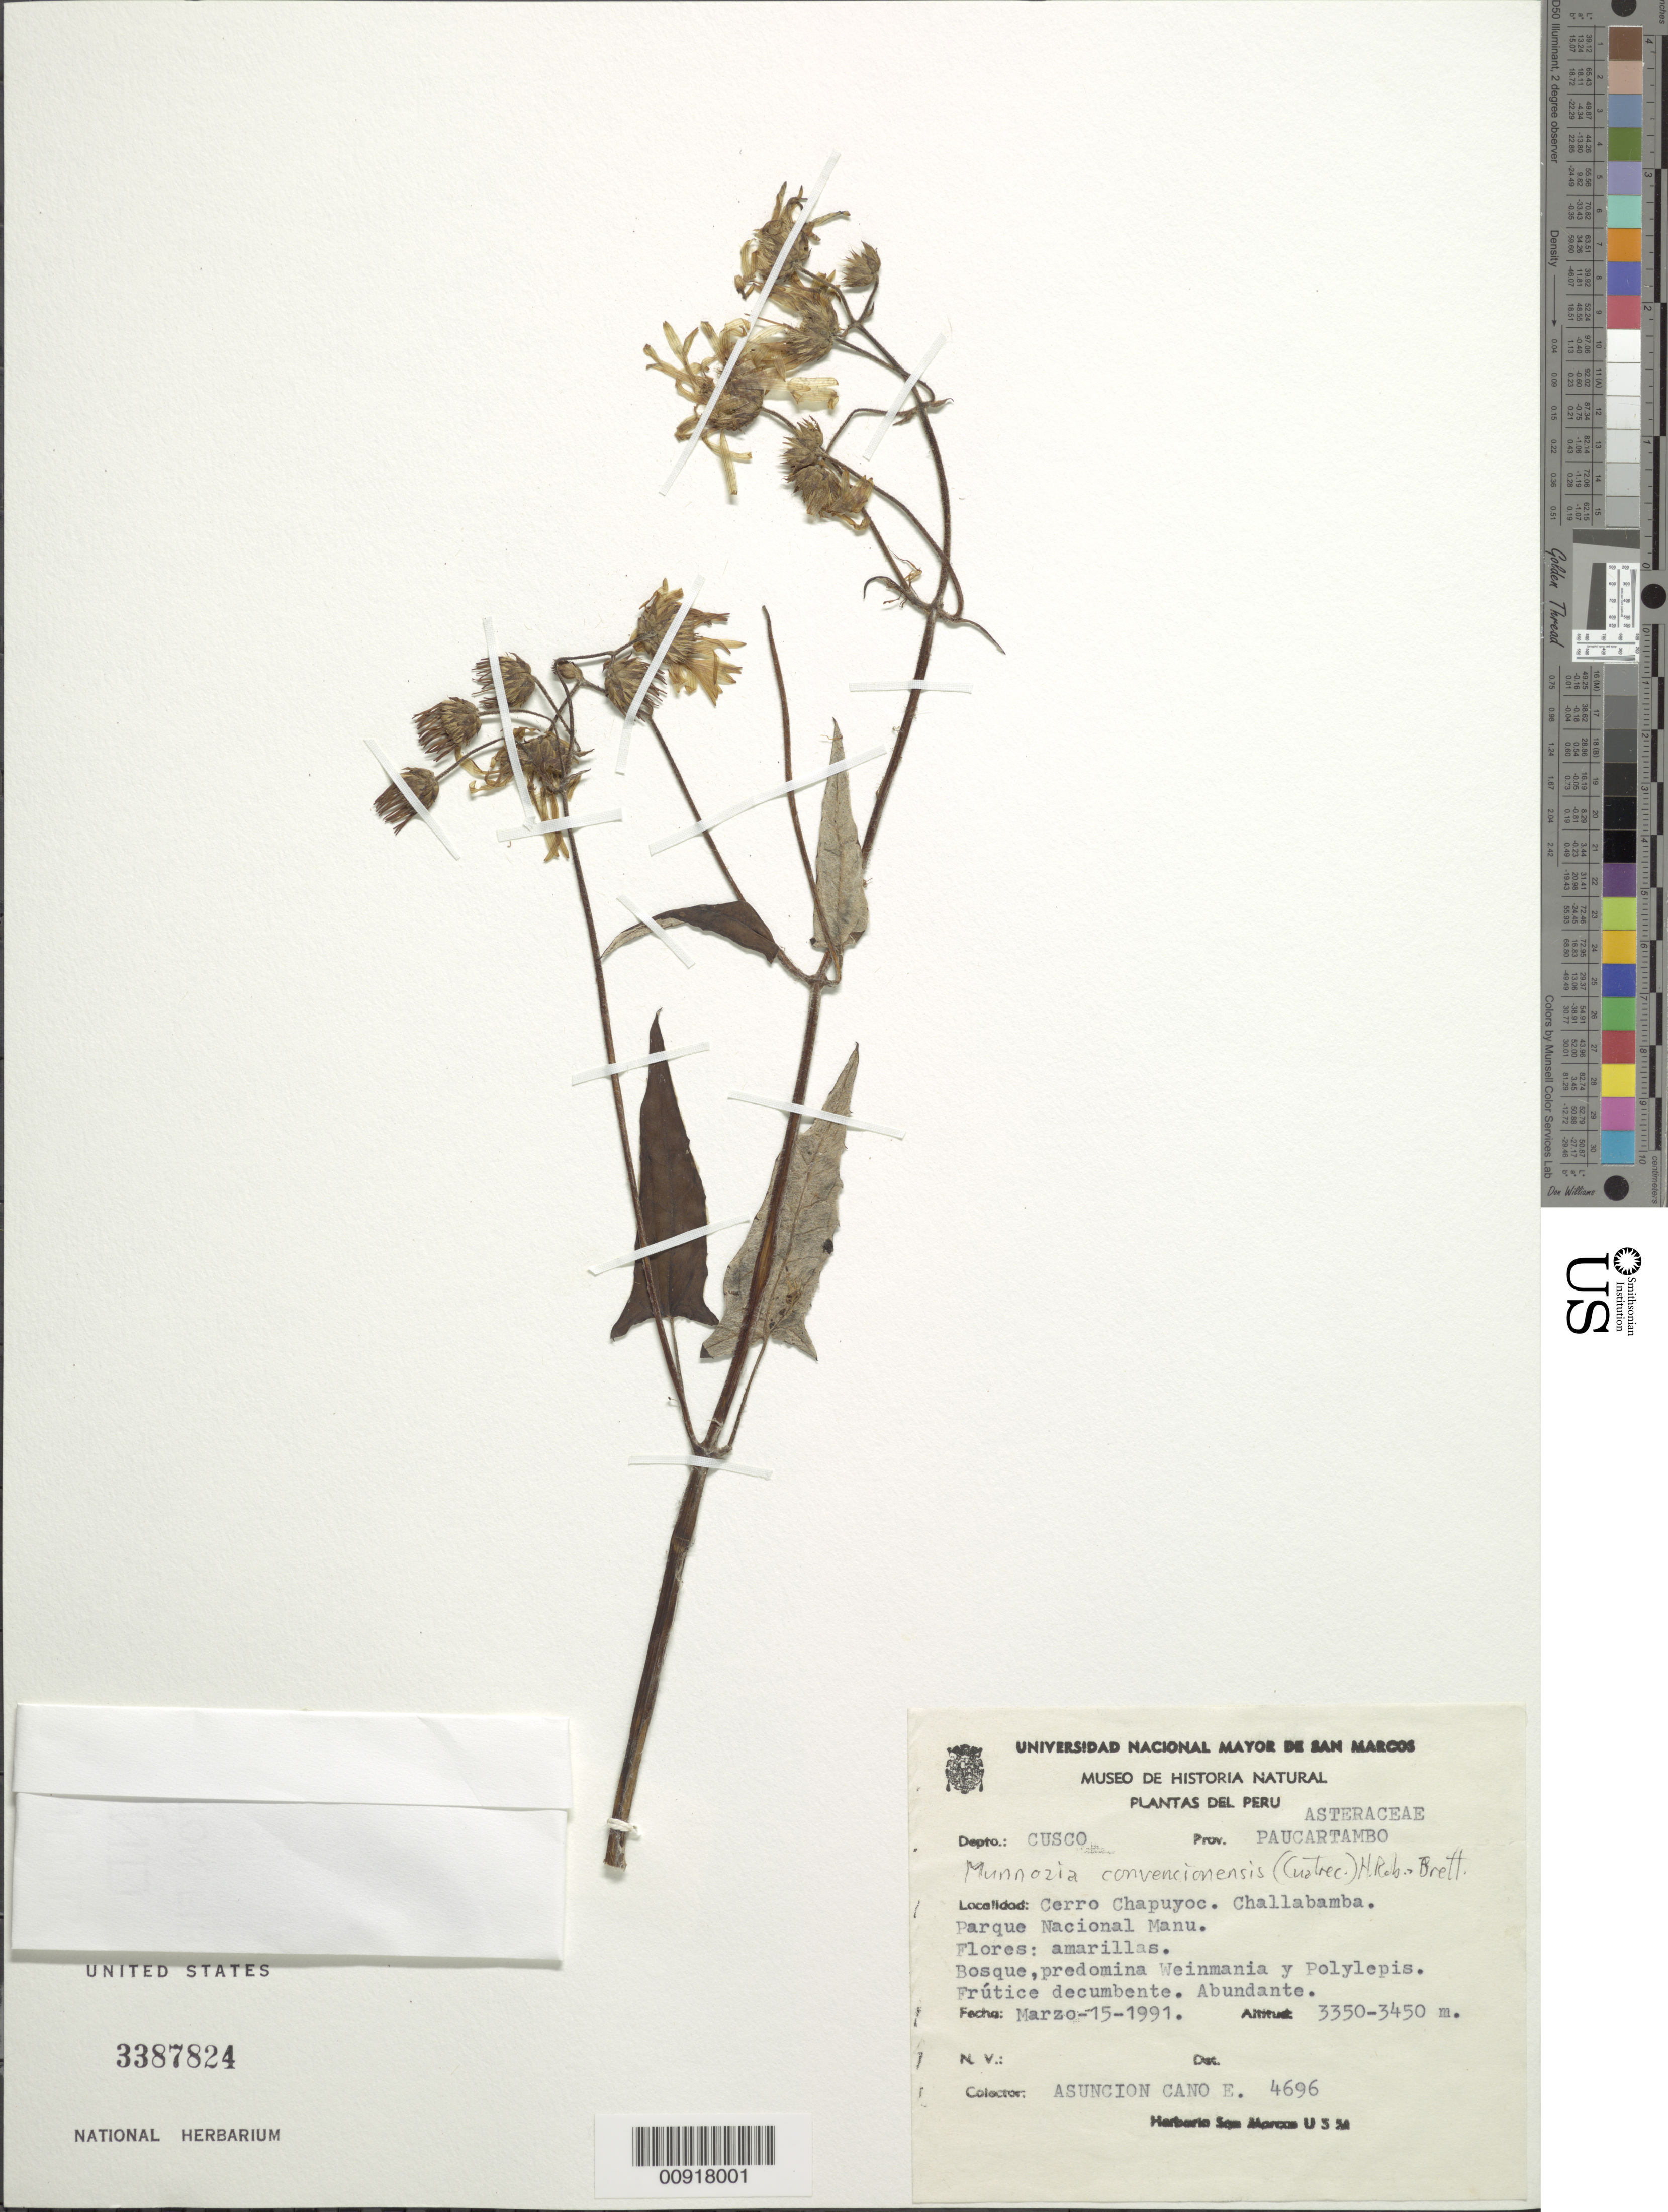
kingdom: Plantae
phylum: Tracheophyta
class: Magnoliopsida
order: Asterales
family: Asteraceae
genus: Munnozia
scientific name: Munnozia convencionense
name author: Cuatrec.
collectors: A. Cano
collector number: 4696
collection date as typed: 15 March 1991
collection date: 1991-03-15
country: Peru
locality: Prov. Paucartambo, Dpto. Cuzco, Cerro Chapuyoc, Challabamba, Parque Nacional Manu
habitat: Bosque, predomina Weinmania y Polylepis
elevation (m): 3350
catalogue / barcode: US 3387824